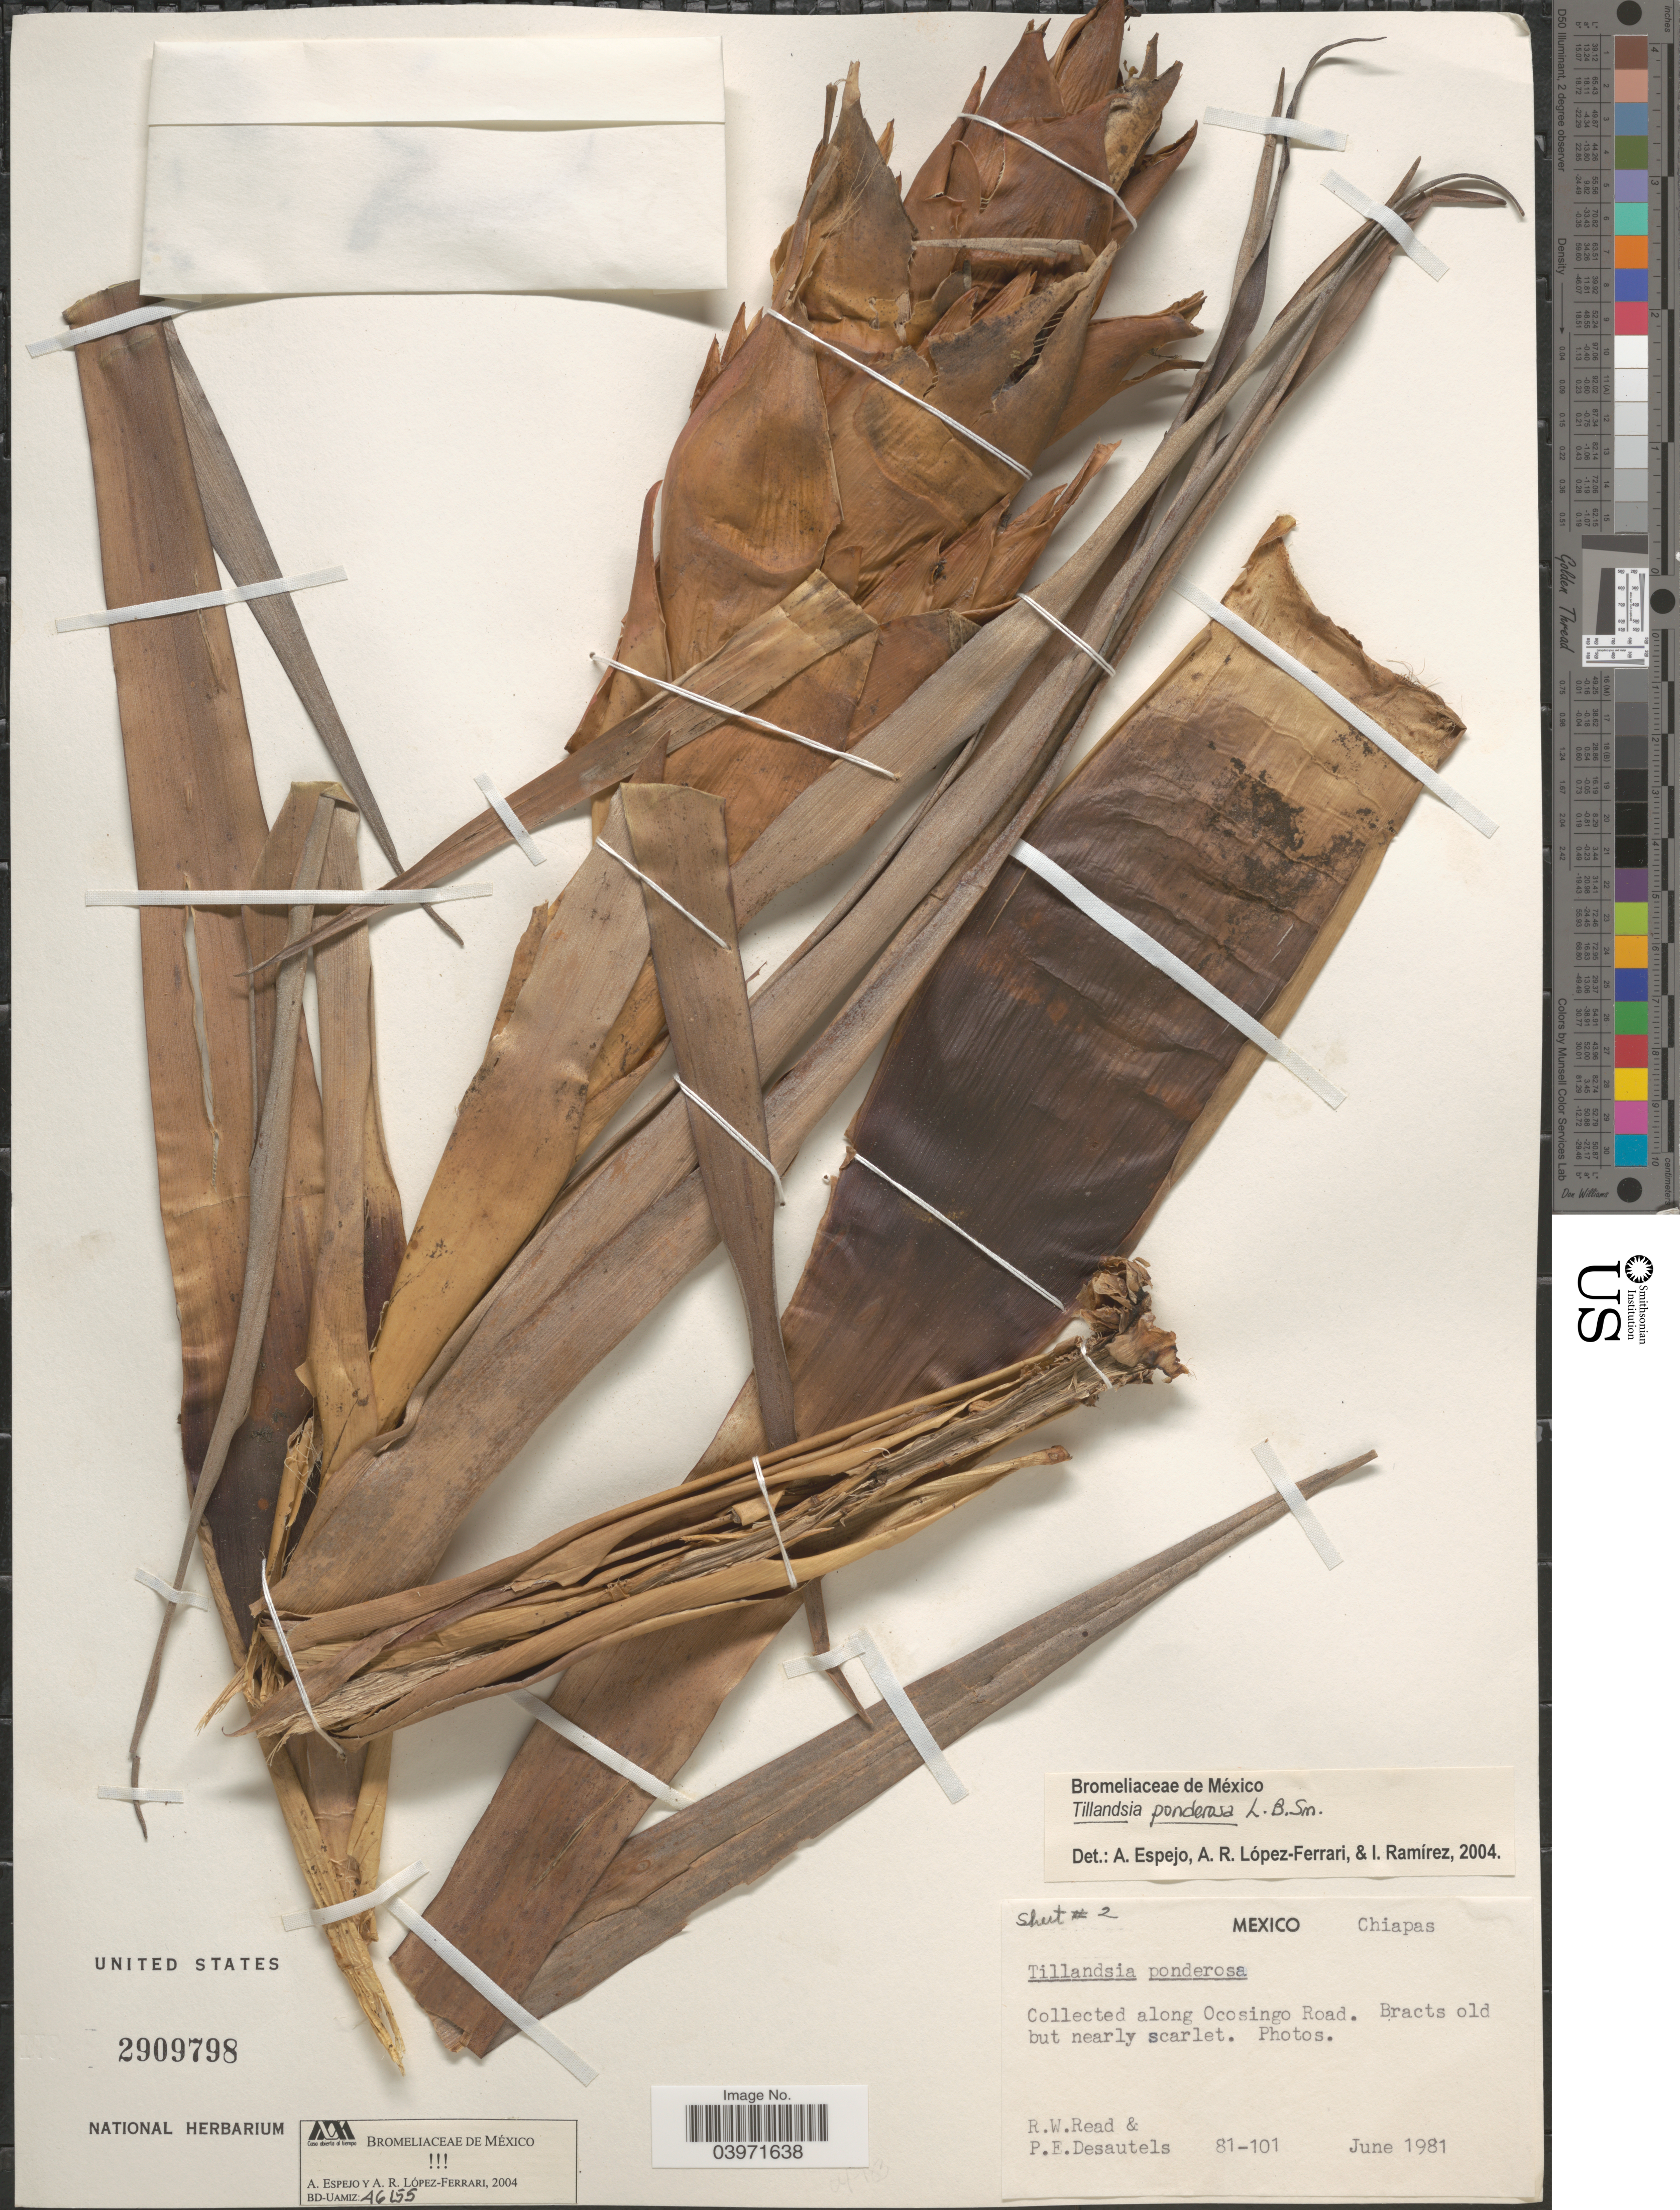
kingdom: Plantae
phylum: Tracheophyta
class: Liliopsida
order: Poales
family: Bromeliaceae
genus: Tillandsia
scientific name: Tillandsia ponderosa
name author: L.B. Sm.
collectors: R. W. Read & P. Desautels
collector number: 81-101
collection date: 1981-06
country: Mexico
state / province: Chiapas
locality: Along Ocosingo Road.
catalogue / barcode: US 2909798